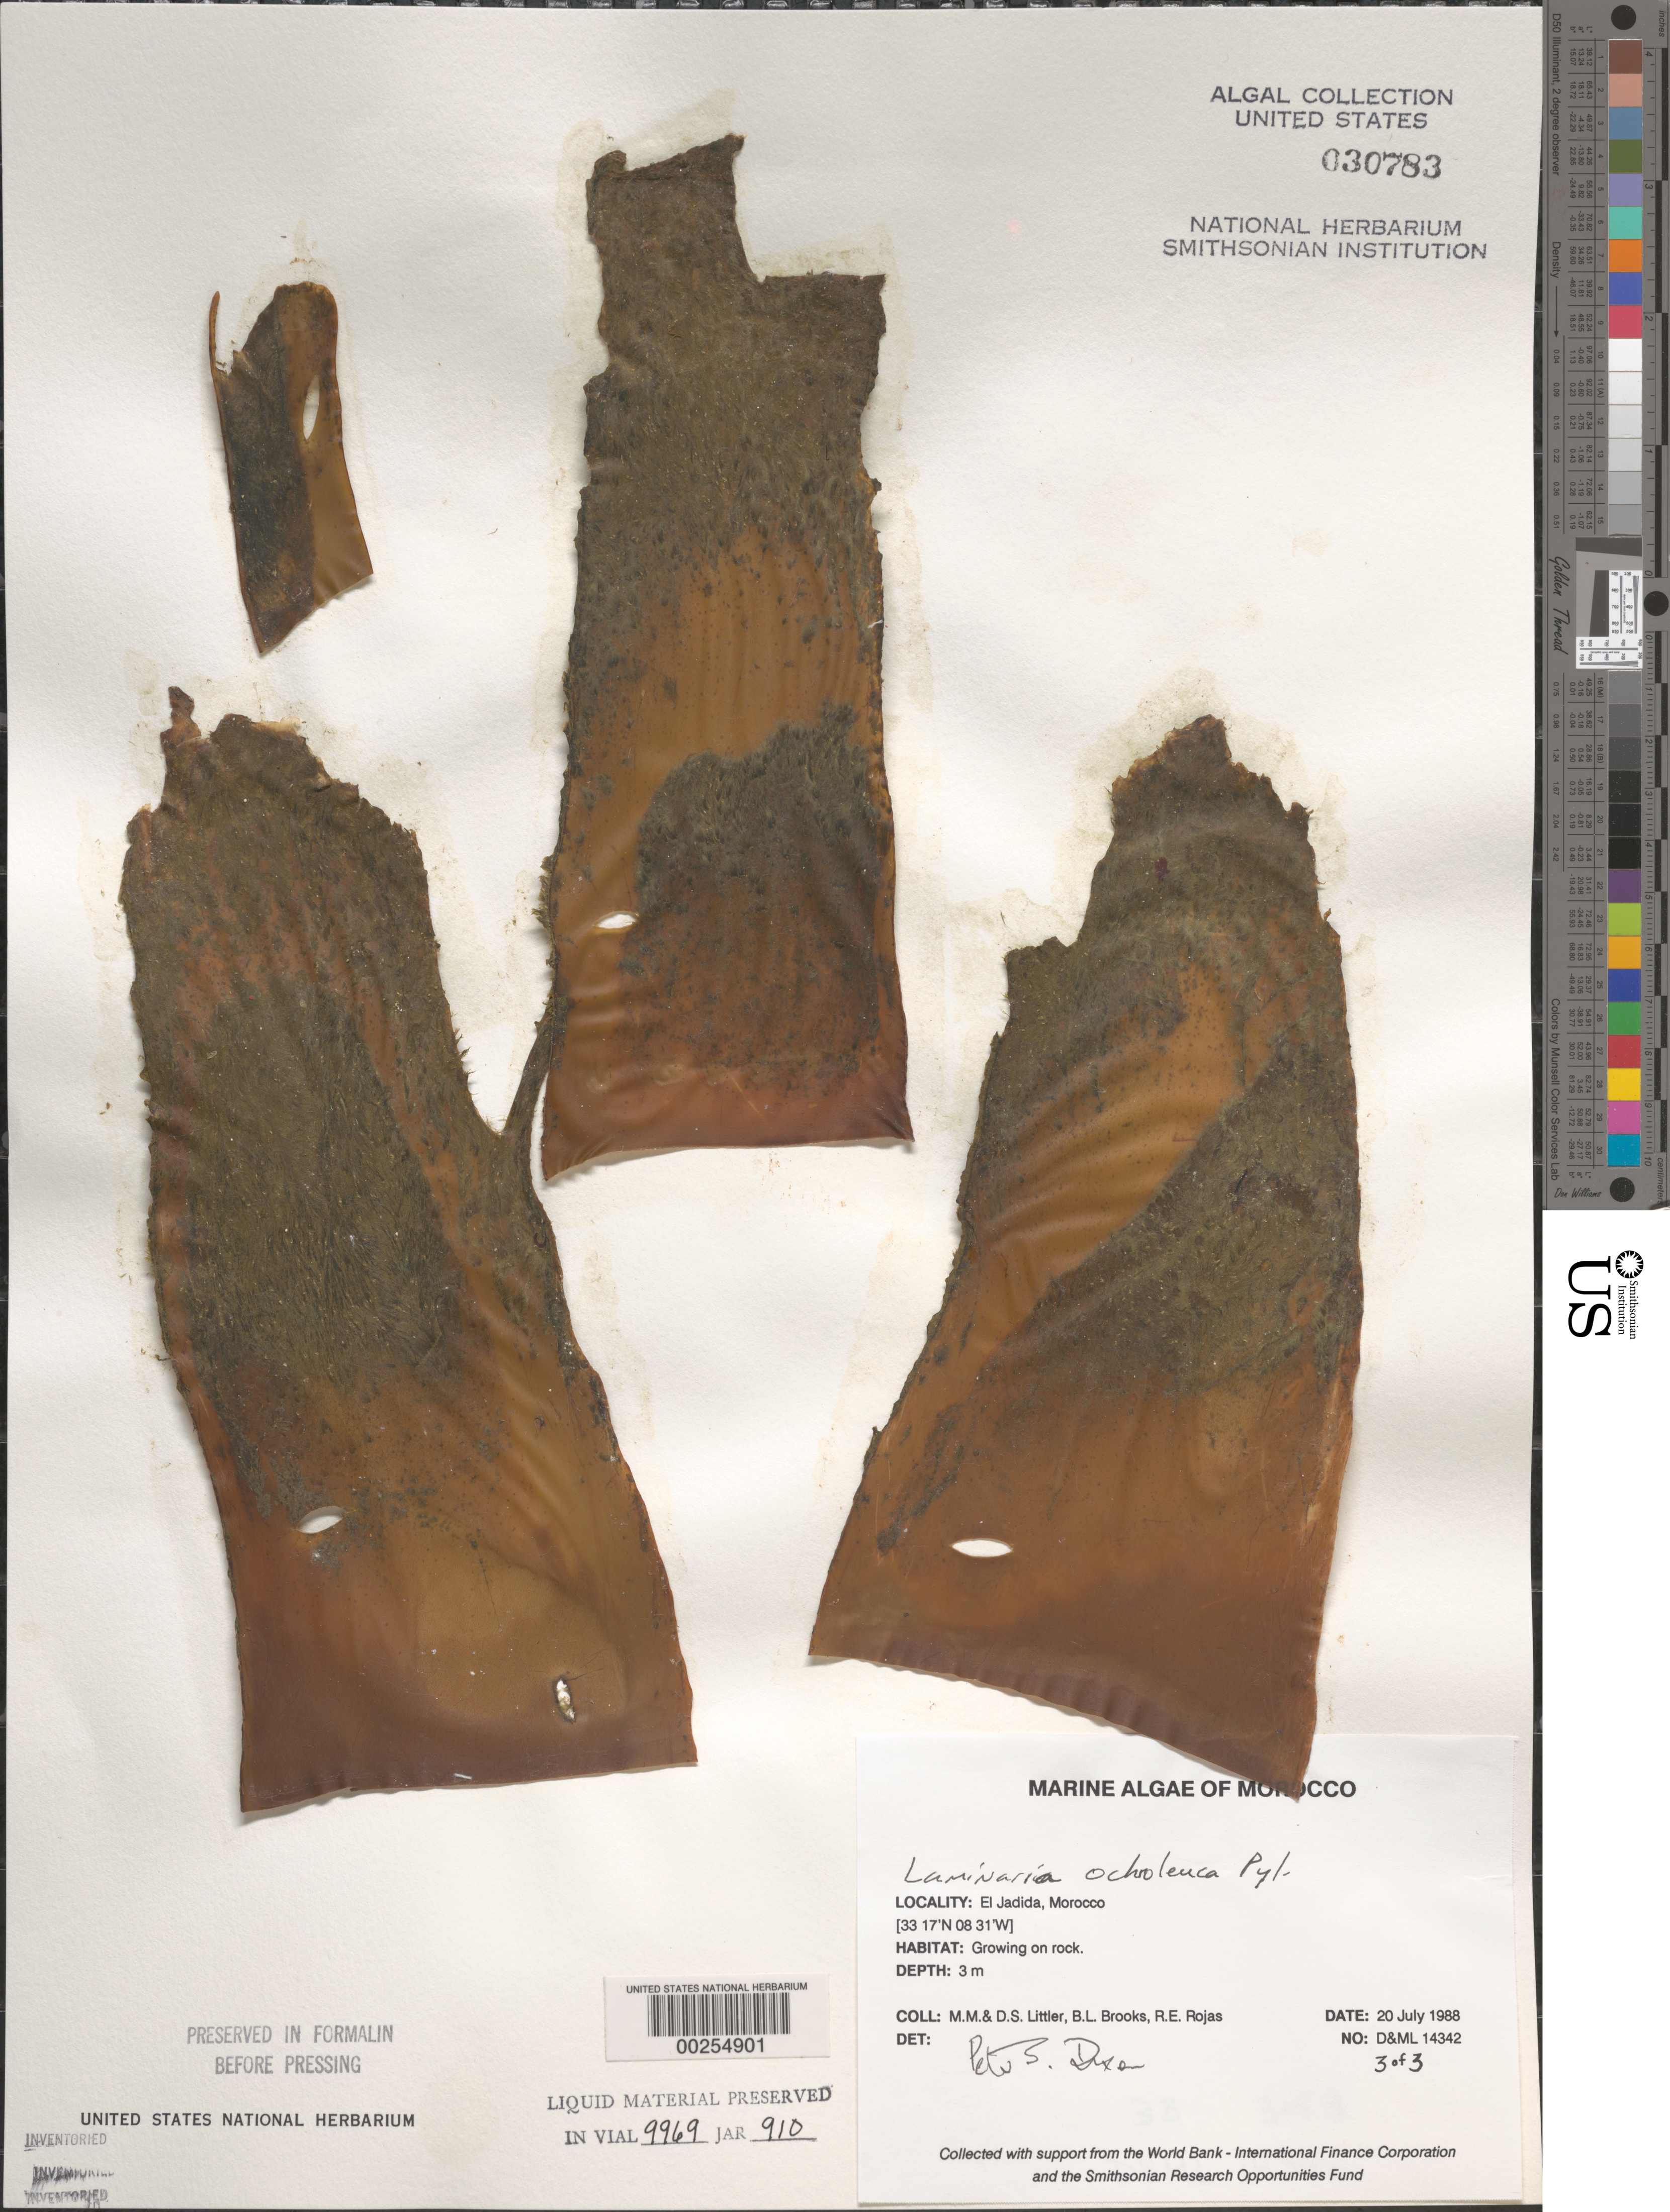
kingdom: Chromista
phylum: Ochrophyta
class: Phaeophyceae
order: Laminariales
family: Laminariaceae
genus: Laminaria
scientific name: Laminaria ochroleuca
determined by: Dixon, P. S.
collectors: M. M. Littler, D. S. Littler, B. Brooks & R. Rojas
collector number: D&ML 14342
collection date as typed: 20 Jul 1988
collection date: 1988-07-20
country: Morocco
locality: El Jadida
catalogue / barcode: US 30783